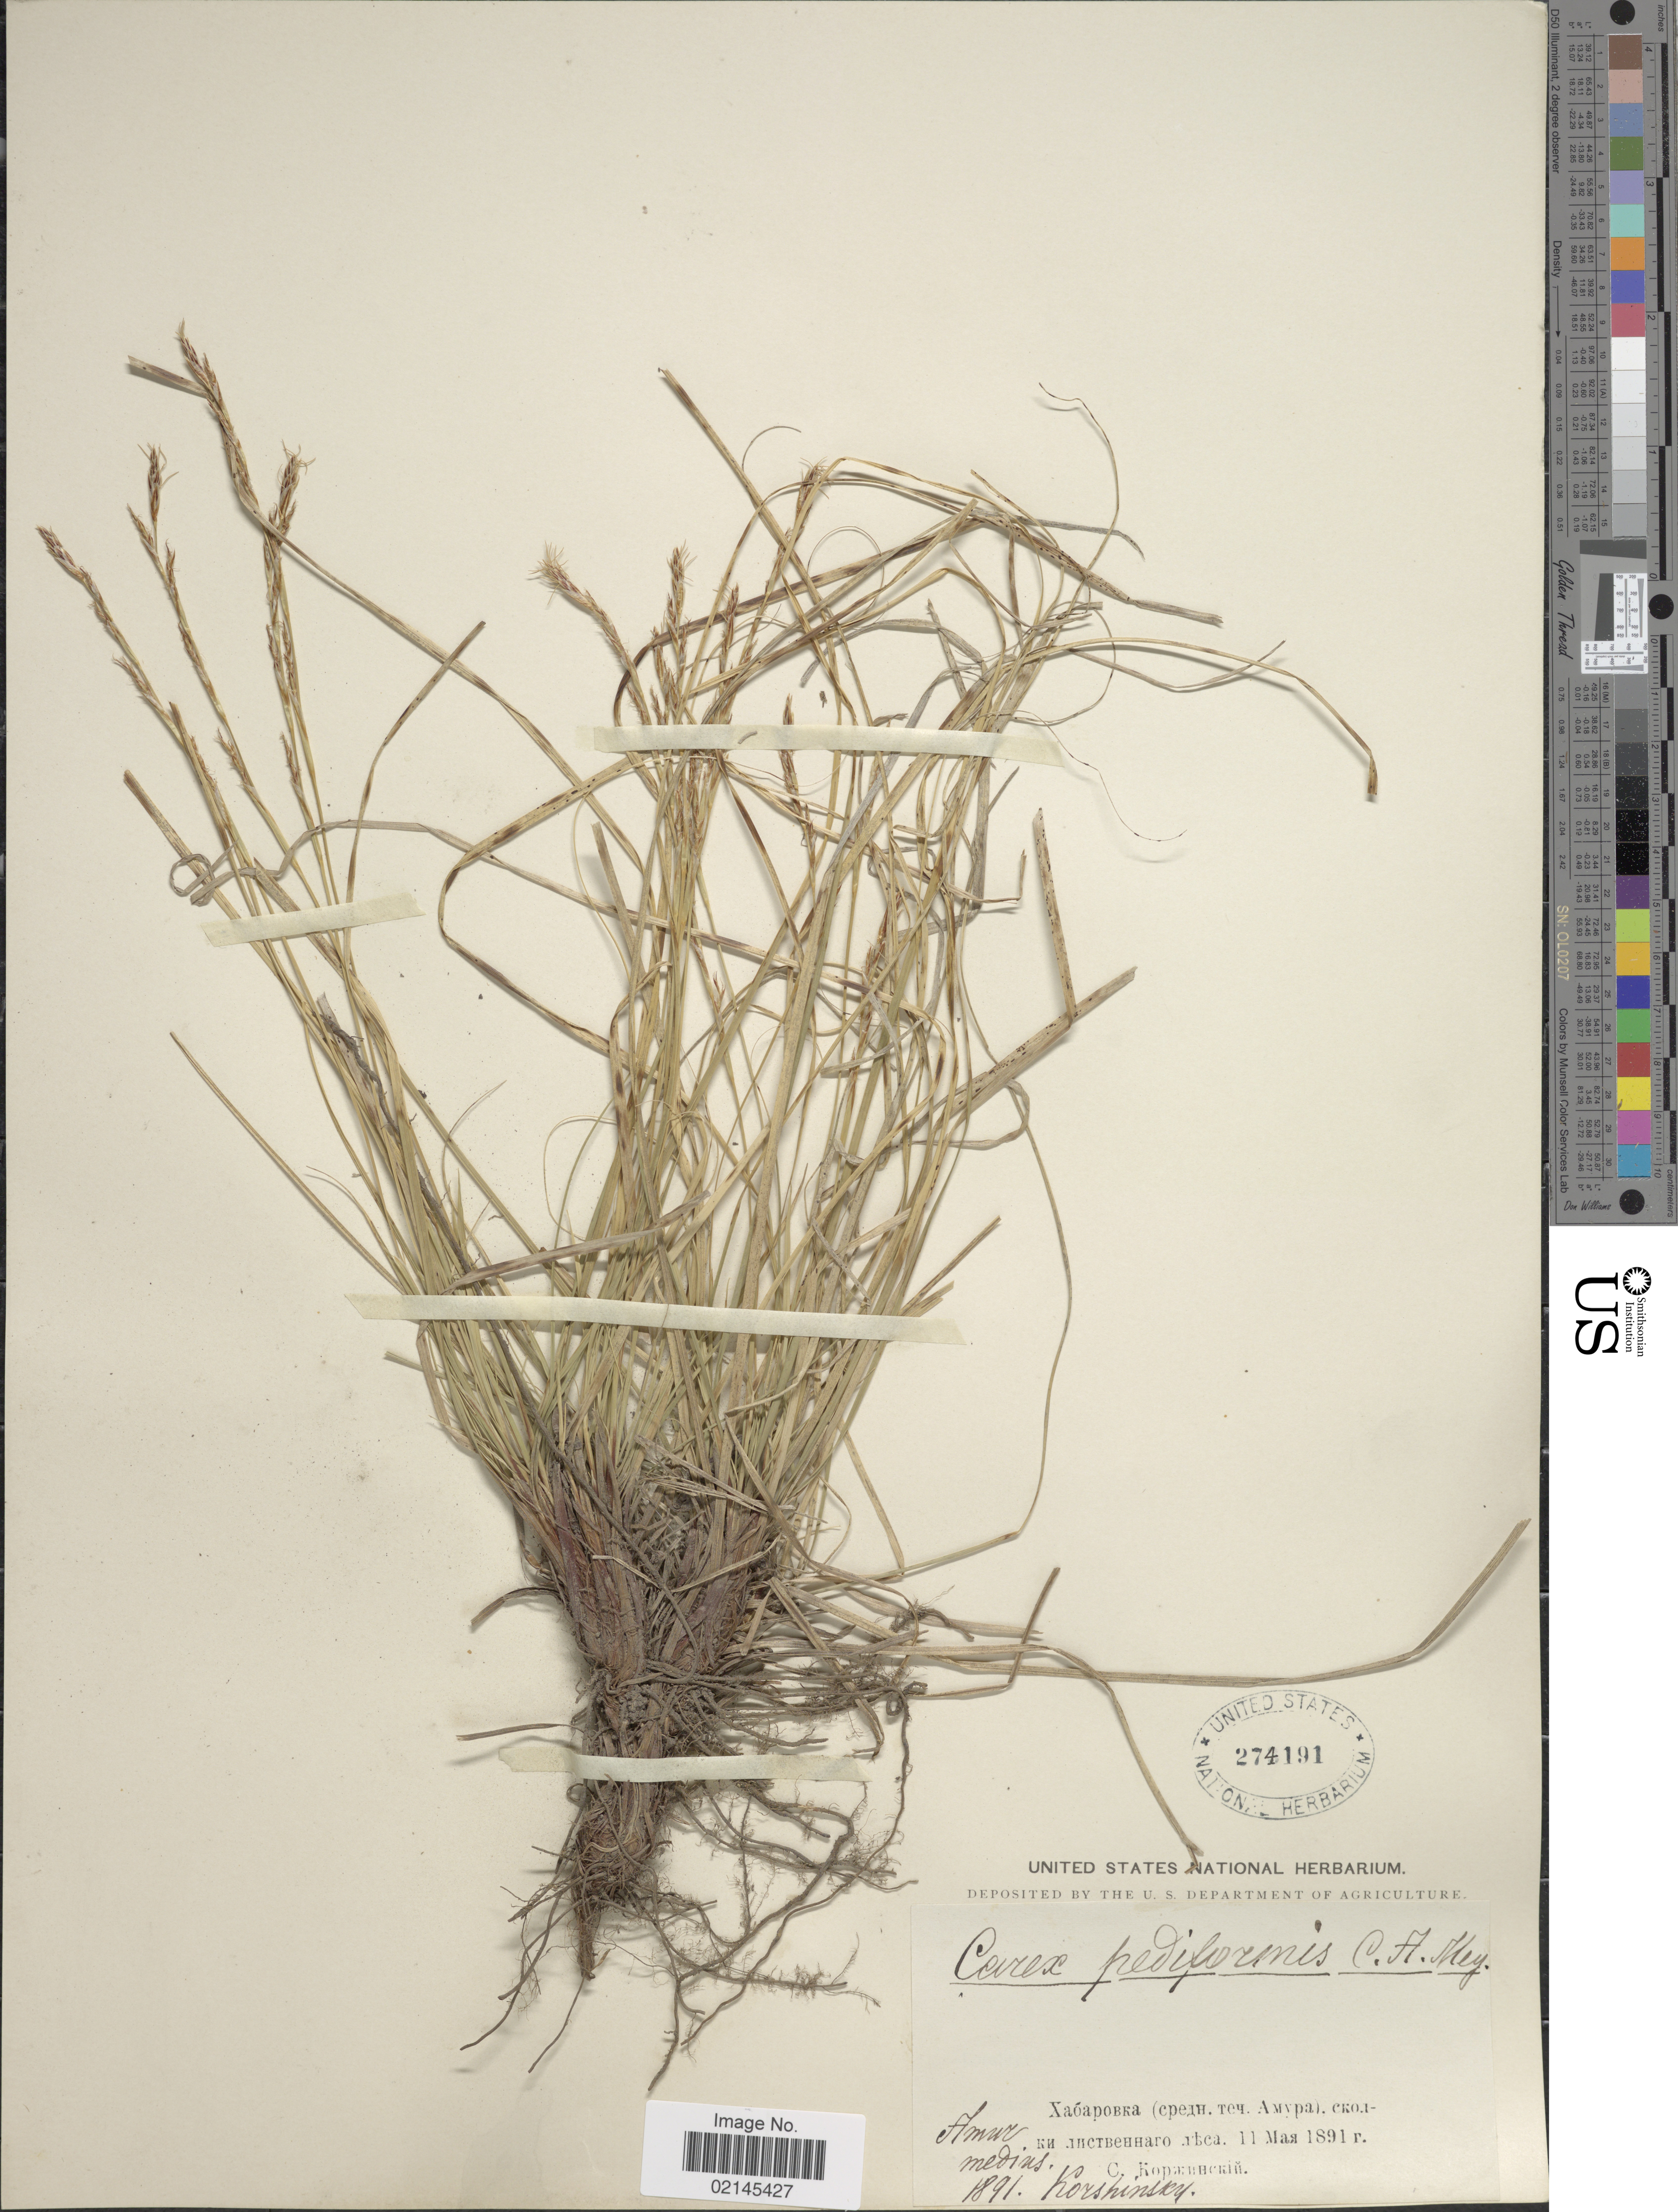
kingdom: Plantae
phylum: Tracheophyta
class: Liliopsida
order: Poales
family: Cyperaceae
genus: Carex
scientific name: Carex pediformis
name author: C.A. Mey.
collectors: Korshinsky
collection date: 1891-05-11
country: Russian Federation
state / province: Khabarovsk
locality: Amur medius, Khabarovka (now Khabarovsk), river Amur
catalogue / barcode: US 274191